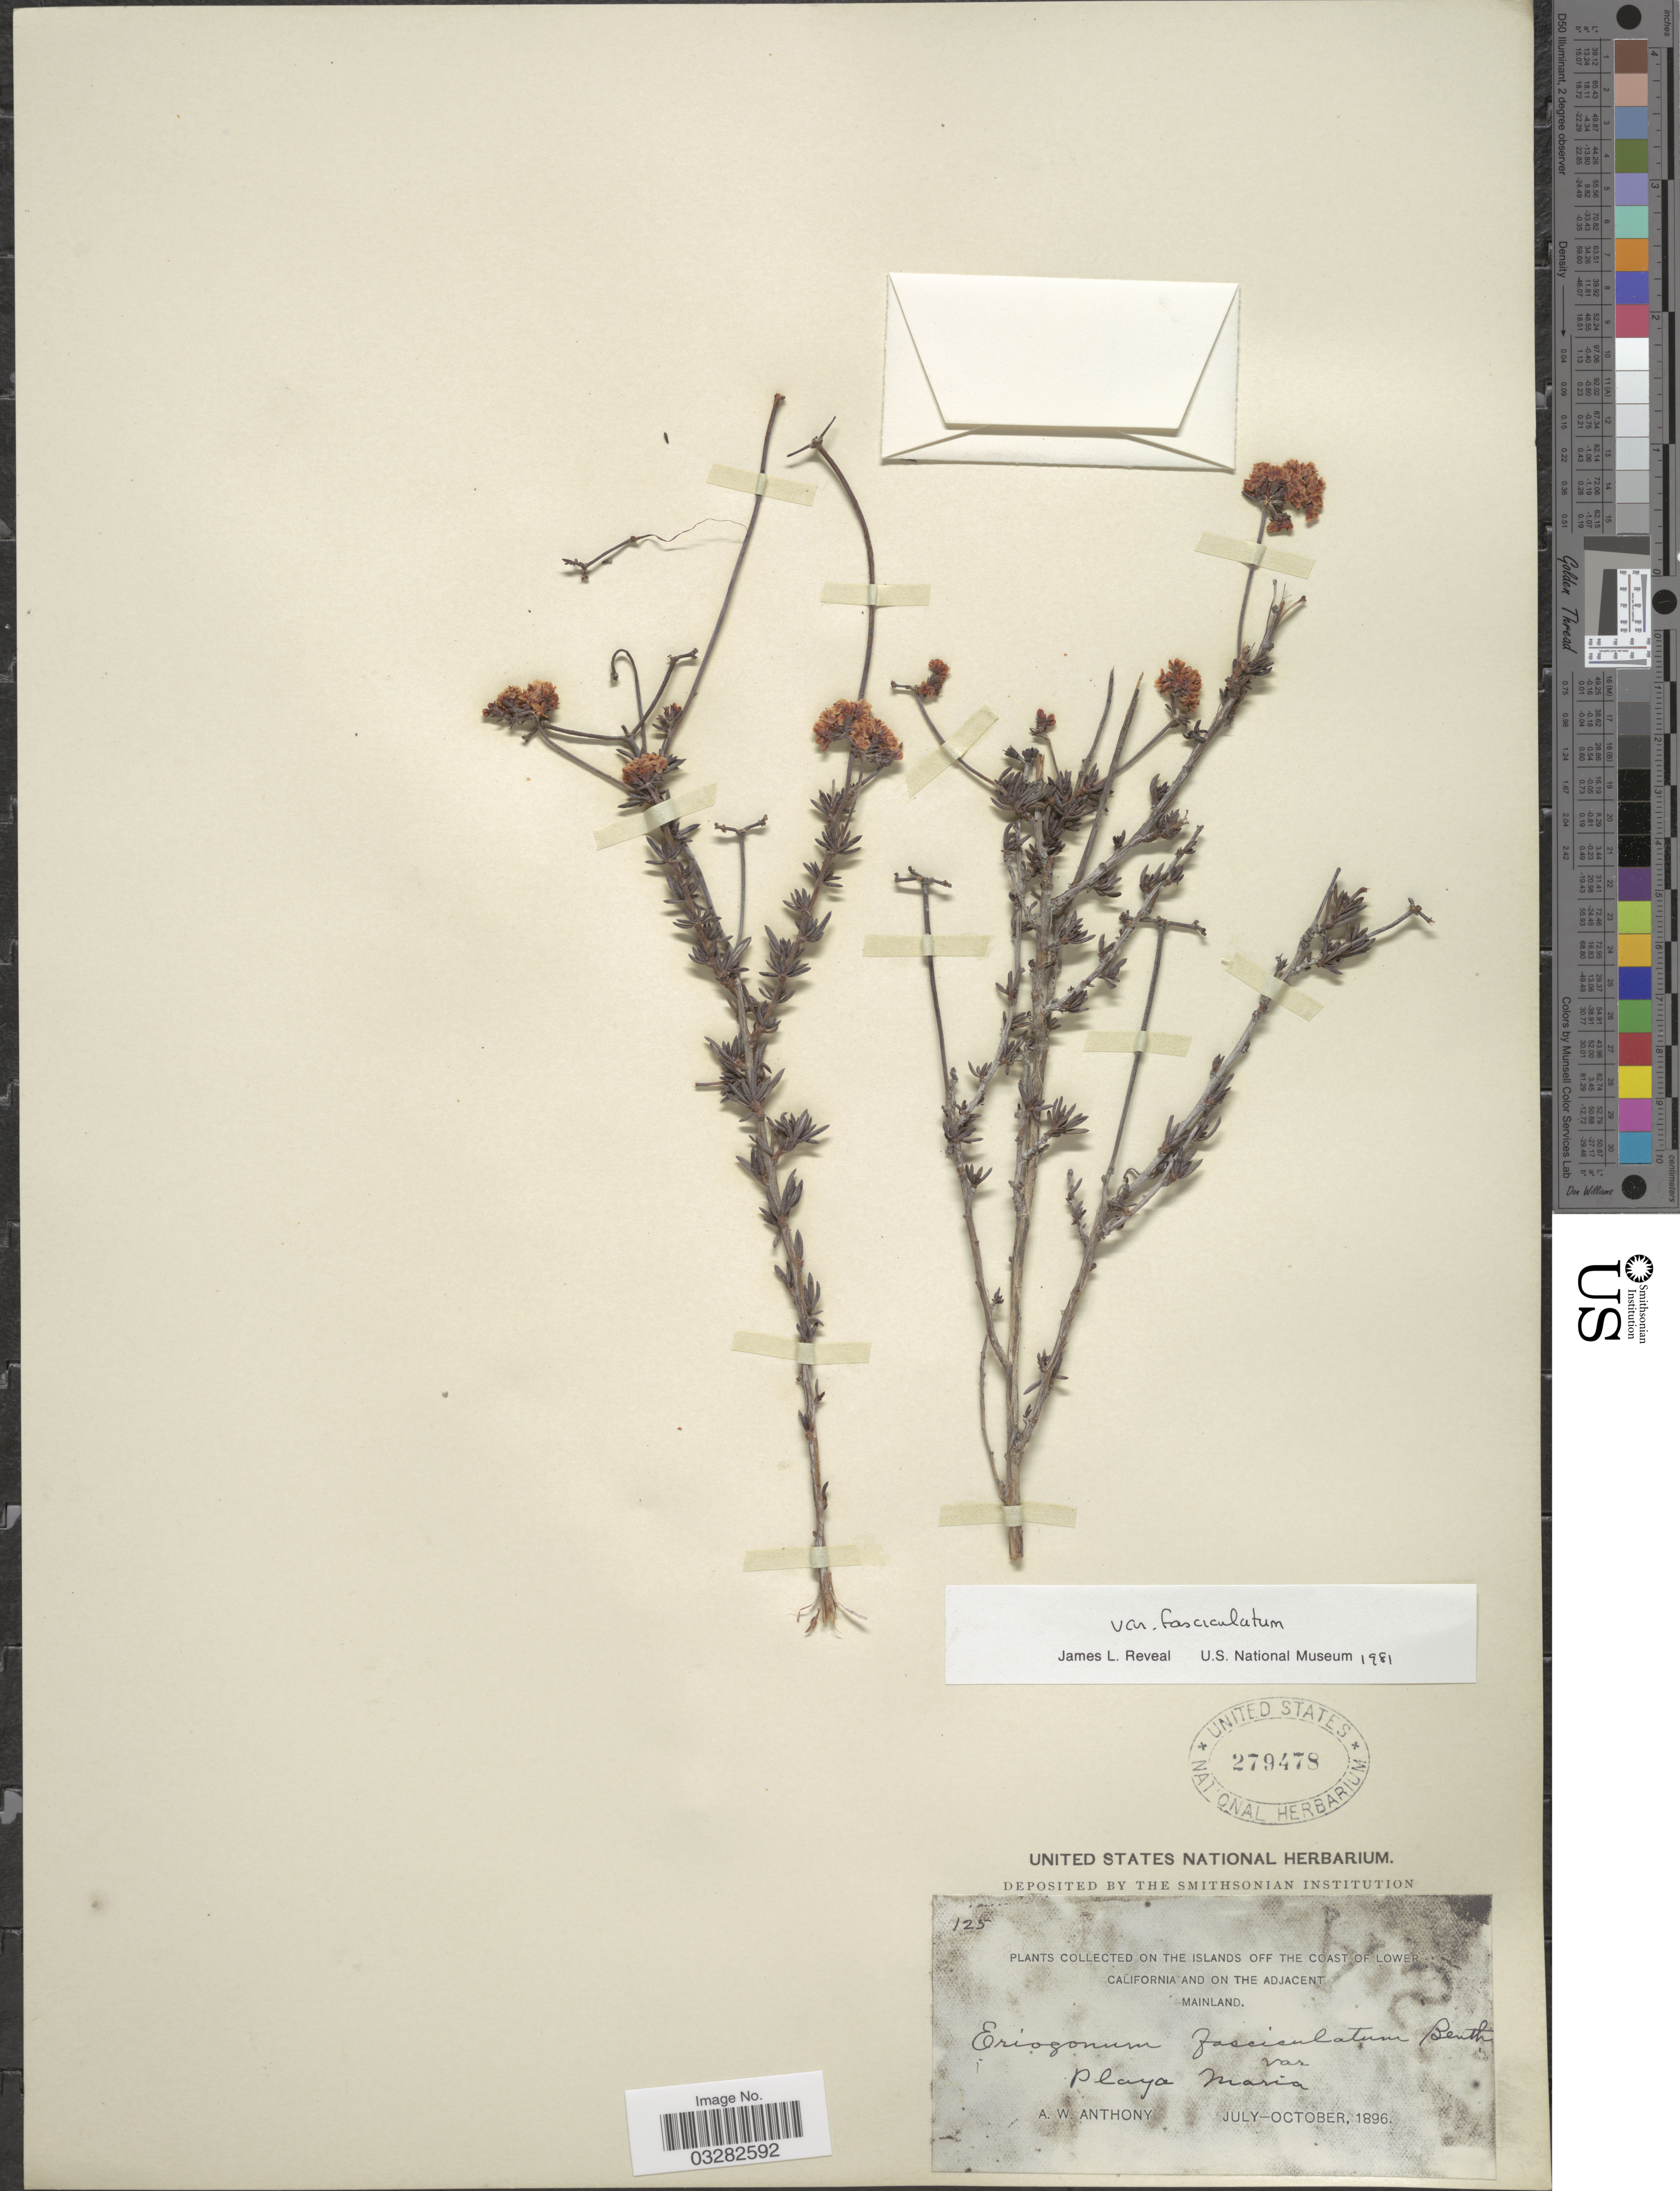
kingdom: Plantae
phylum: Tracheophyta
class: Magnoliopsida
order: Caryophyllales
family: Polygonaceae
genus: Eriogonum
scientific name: Eriogonum fasciculatum var. fasciculatum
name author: Benth.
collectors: A. W. Anthony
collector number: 125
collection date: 1896-07/1896-10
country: Mexico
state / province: Baja California Sur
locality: On the Islands off the Coast of Lower California and on the adjacent Mainland. Playa Maria.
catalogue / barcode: US 279478